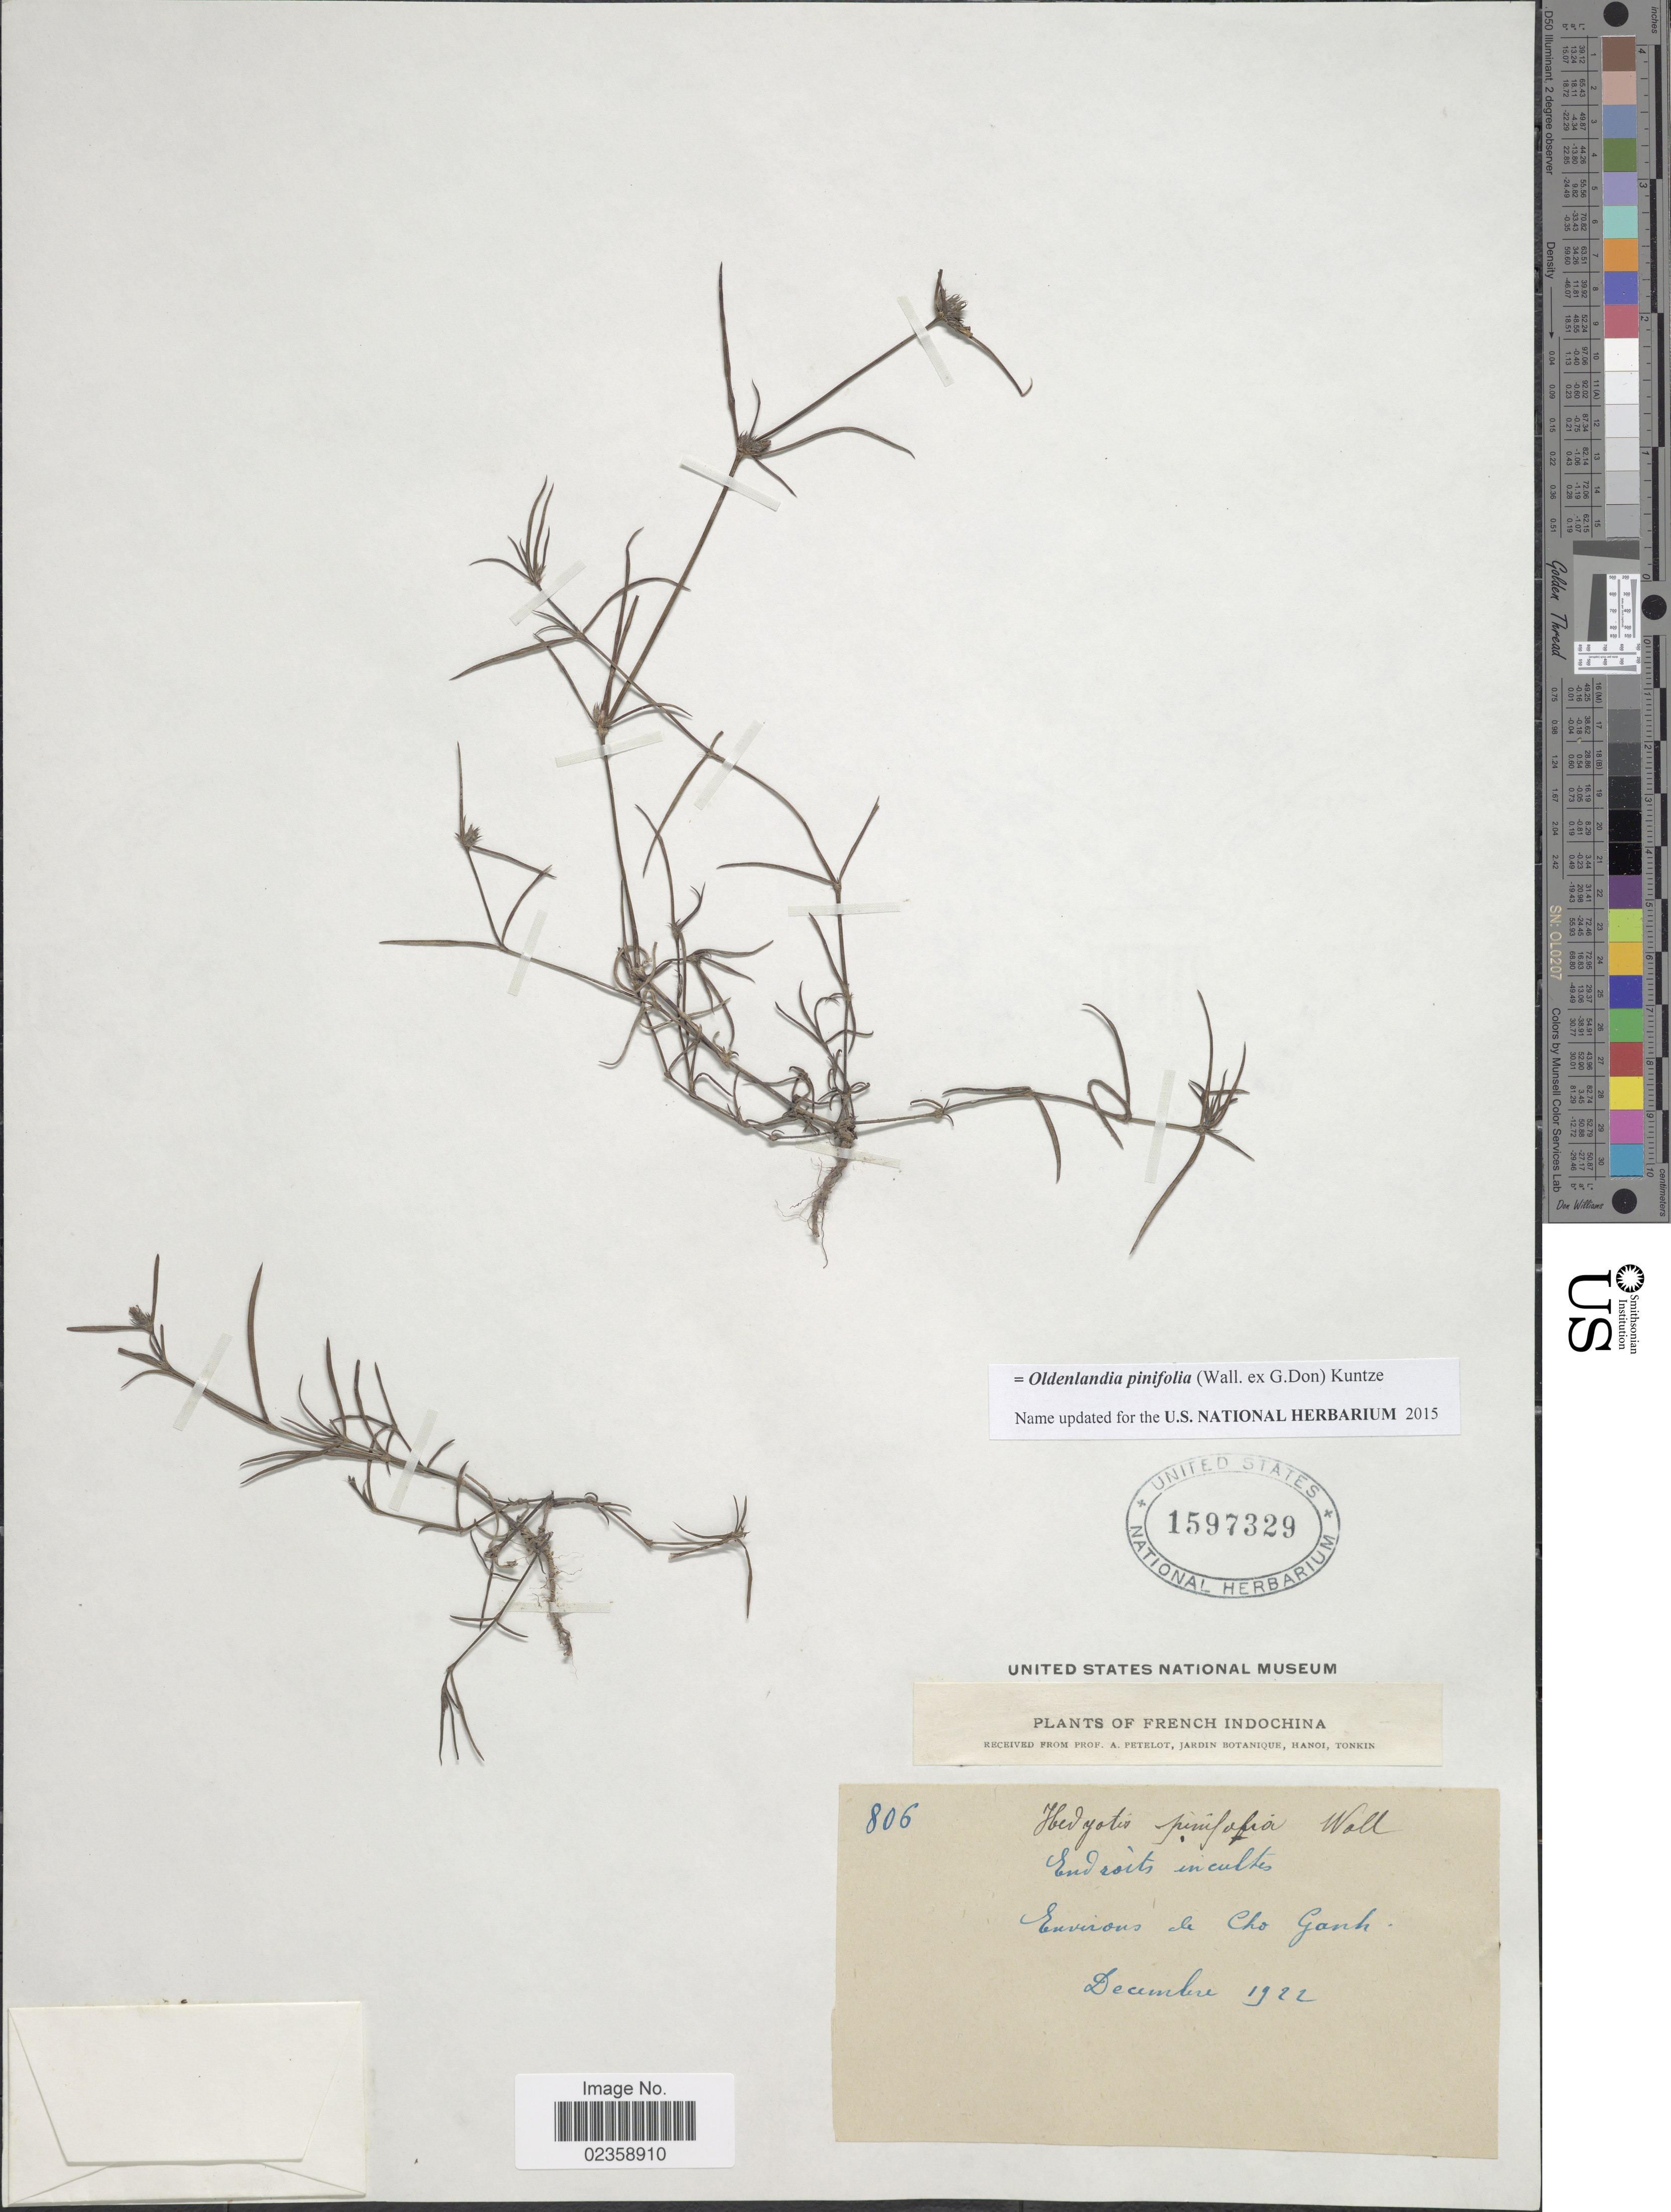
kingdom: Plantae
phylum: Tracheophyta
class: Magnoliopsida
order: Gentianales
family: Rubiaceae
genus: Oldenlandia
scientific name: Oldenlandia pinifolia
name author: (Wall. ex G. Don) Kuntze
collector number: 806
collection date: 1922-12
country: Vietnam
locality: French Indochina. Environs de Cho Ganh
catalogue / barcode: US 1597329